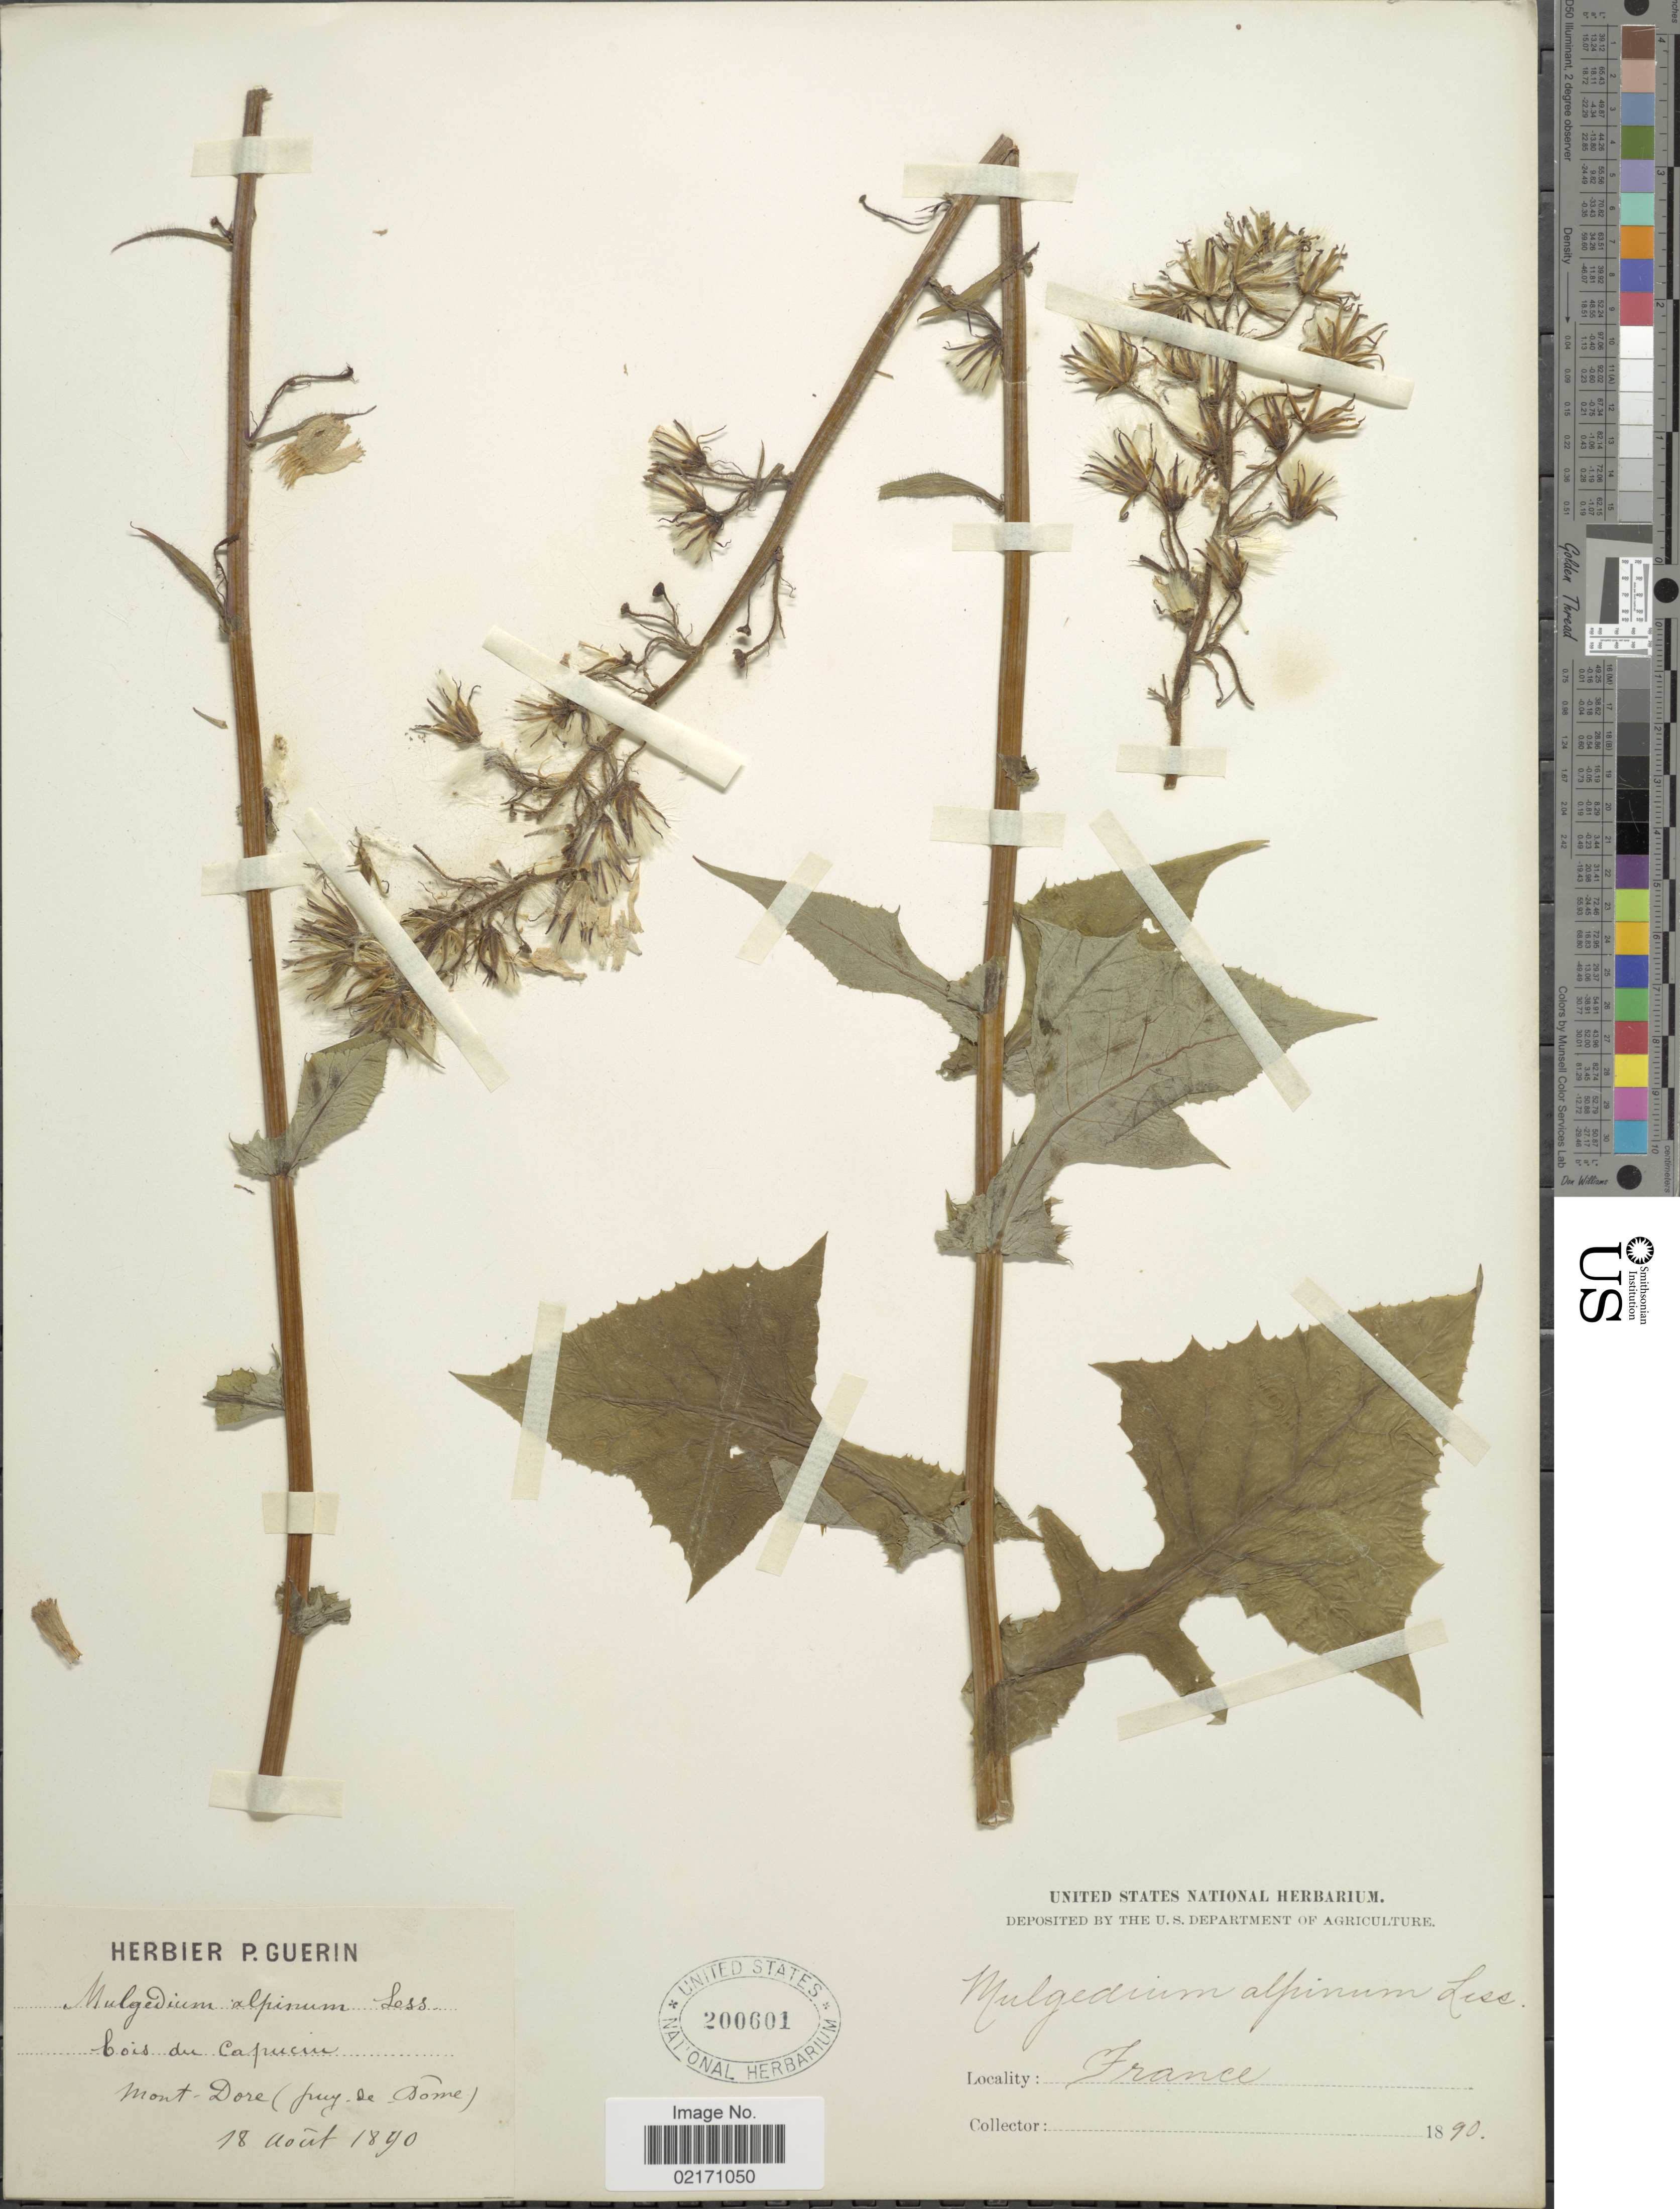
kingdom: Plantae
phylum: Tracheophyta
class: Magnoliopsida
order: Asterales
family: Asteraceae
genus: Lactuca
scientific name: Lactuca alpina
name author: (L.) A. Gray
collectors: ex herb. G. Guerin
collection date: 1890-08-18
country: France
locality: Bois du Capucin, Mont Dore (puy de Dome) [interpreted]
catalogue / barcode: US 200601